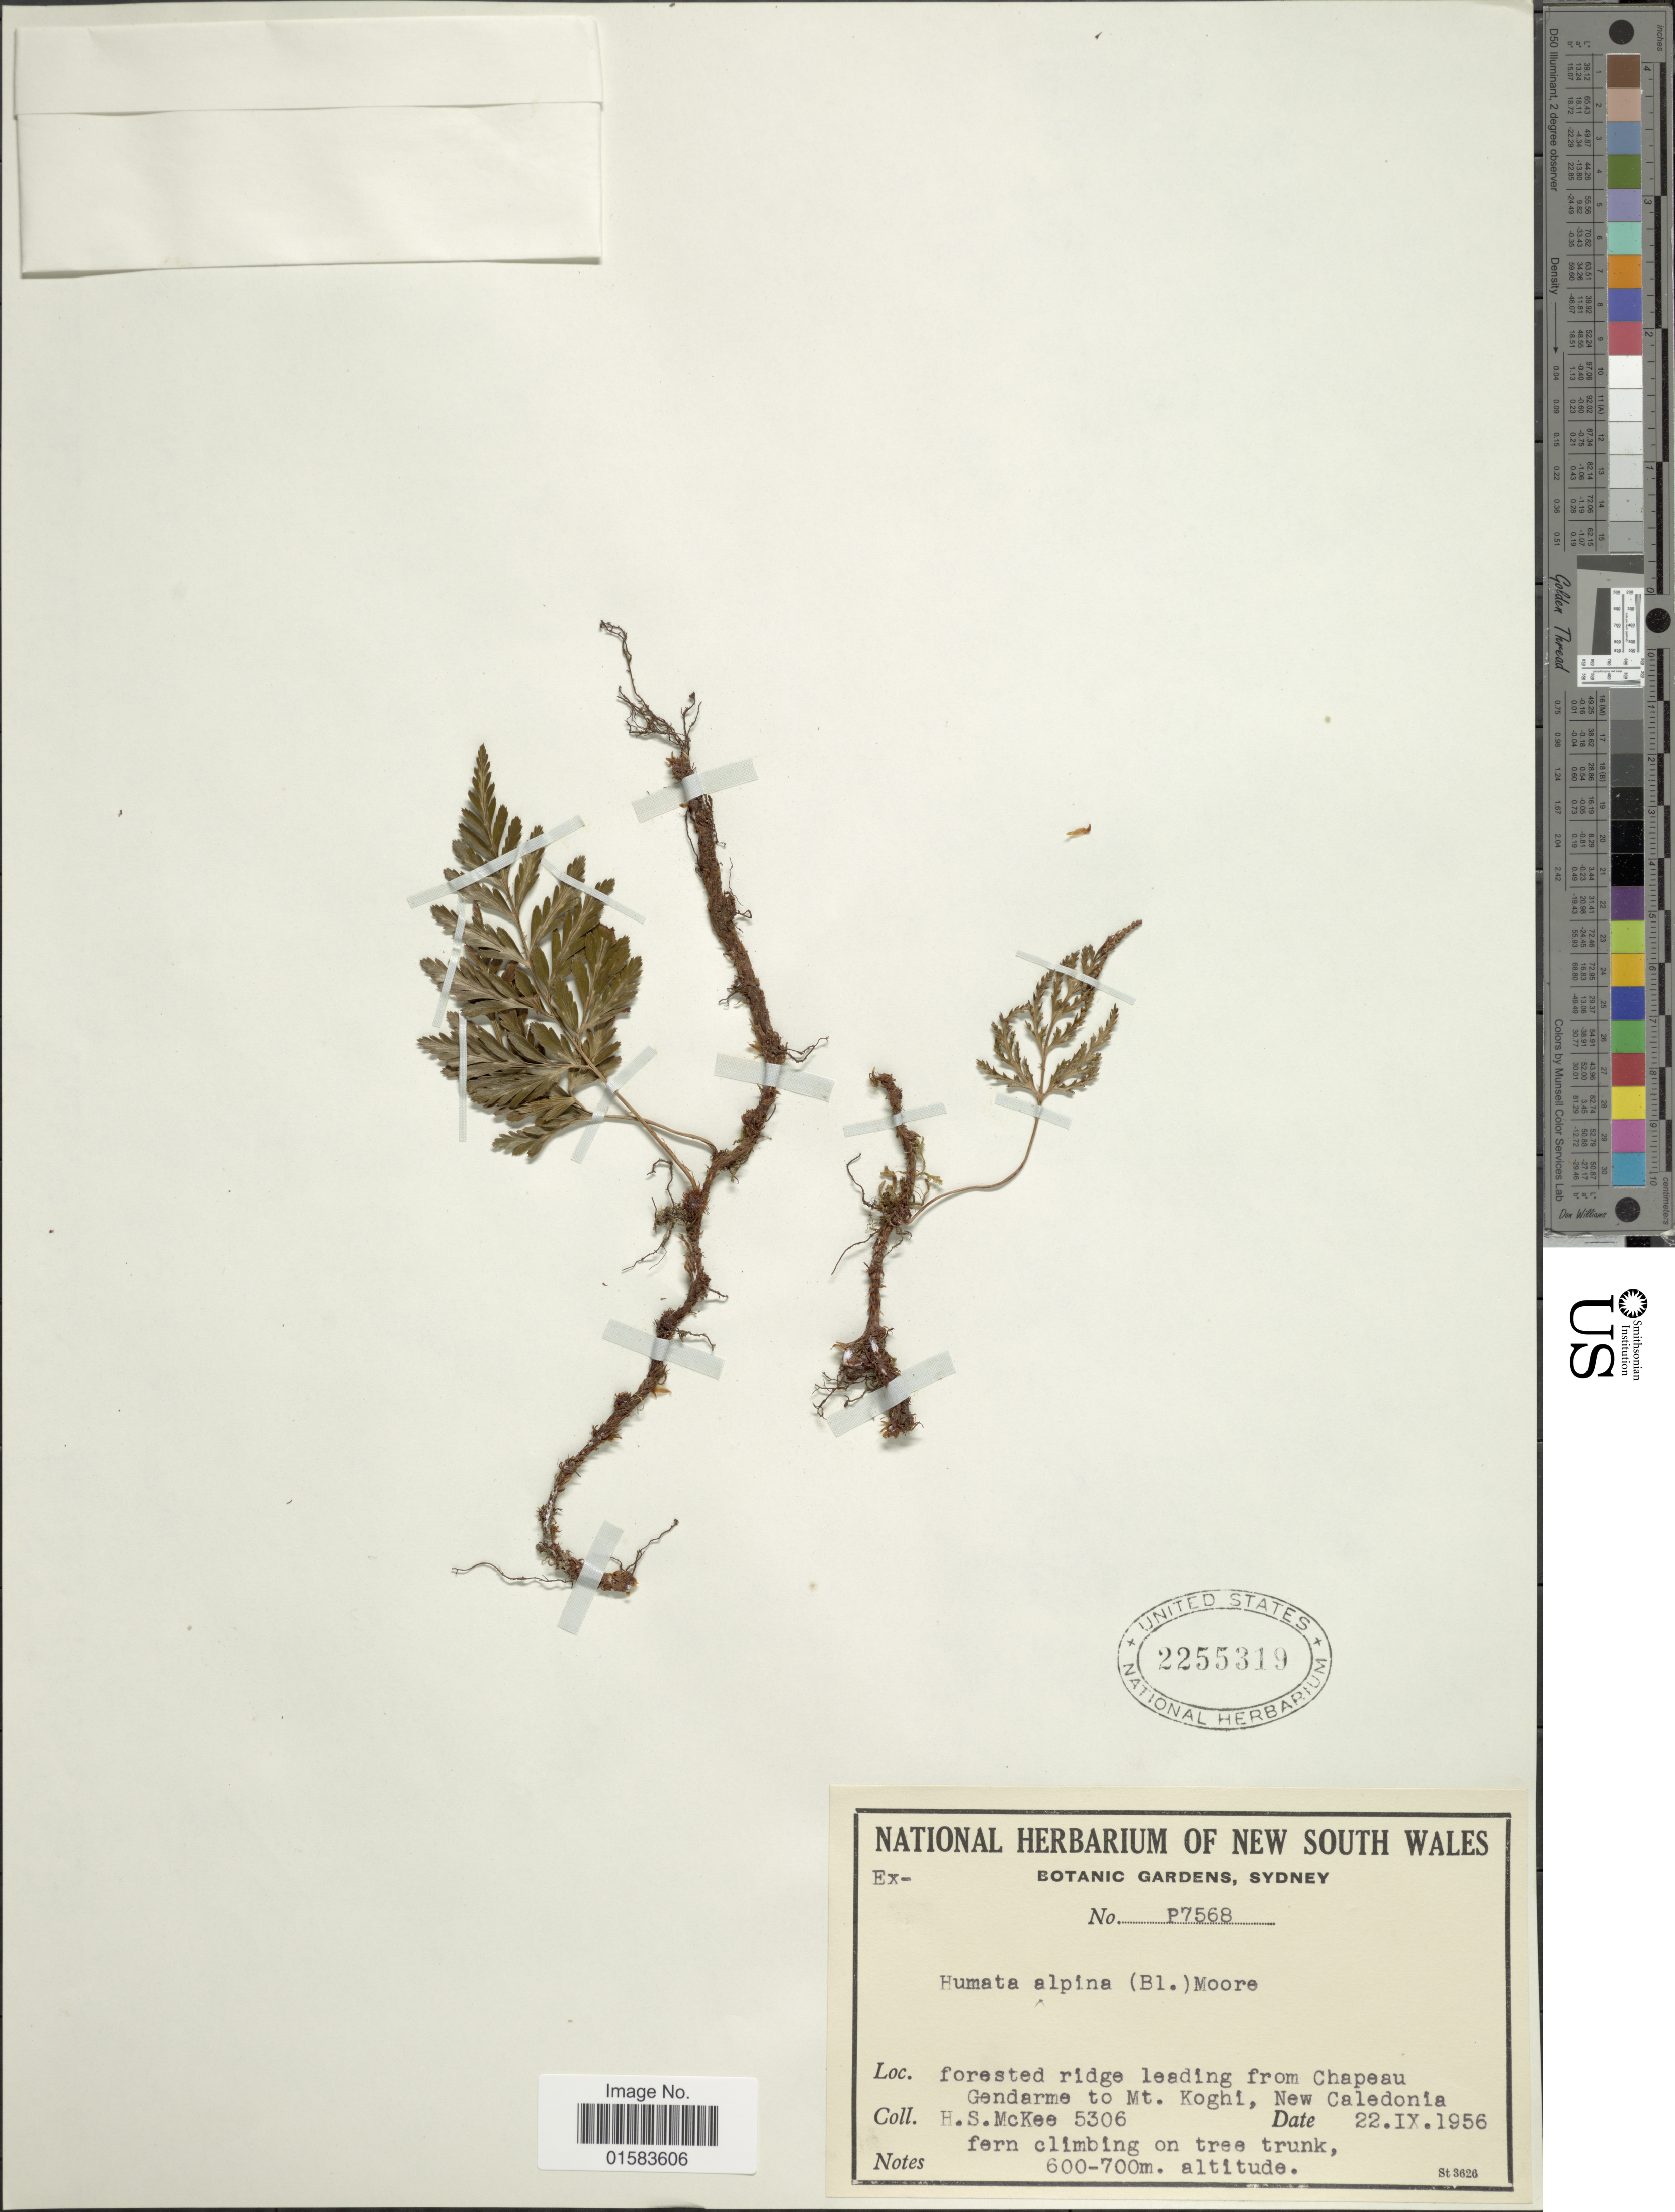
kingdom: Plantae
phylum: Tracheophyta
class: Polypodiopsida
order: Polypodiales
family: Davalliaceae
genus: Davallia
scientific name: Davallia repens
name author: (L. f.) Kuhn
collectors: H. S. McKee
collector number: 5306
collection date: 1956-09-22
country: New Caledonia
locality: Forested ridge leading from Chapeau Gendarme to Mt. Koghi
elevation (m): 600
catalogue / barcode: US 2255319